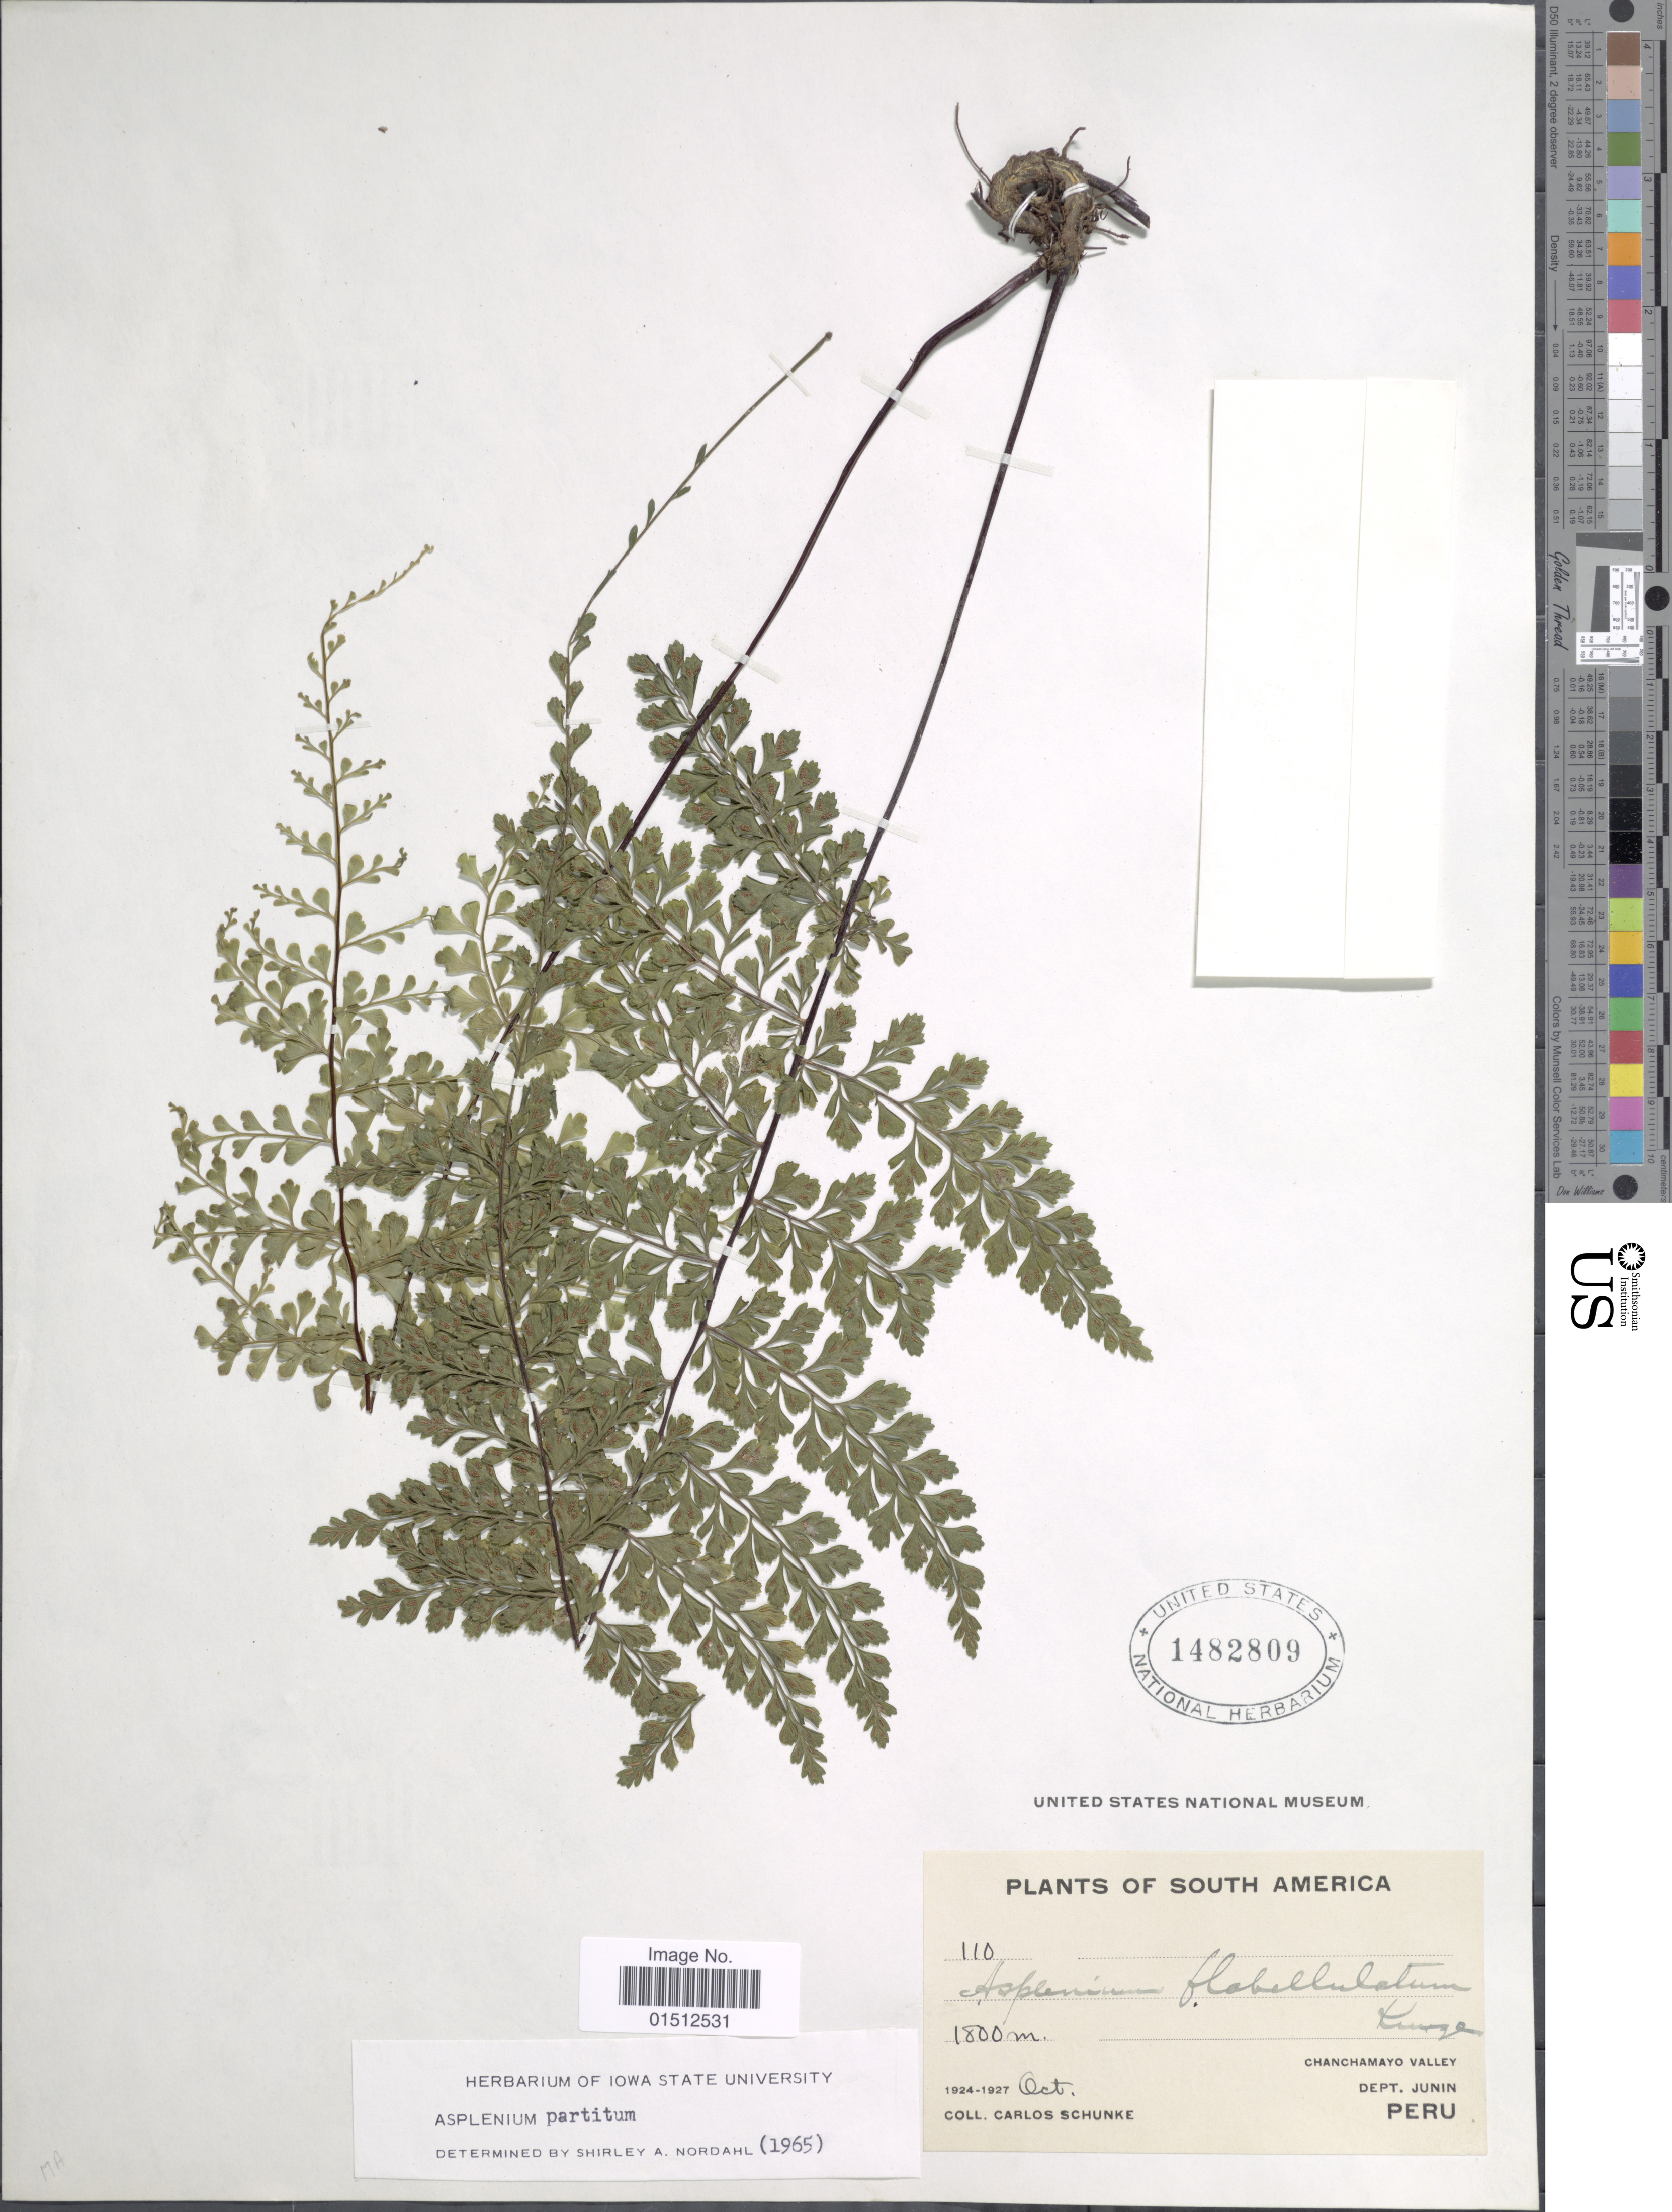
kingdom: Plantae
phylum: Tracheophyta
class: Polypodiopsida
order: Polypodiales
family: Aspleniaceae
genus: Asplenium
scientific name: Asplenium radicans var. partitum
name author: (Klotzsch) Hieron.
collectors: C. Schunke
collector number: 110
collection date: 1924-10/1927-10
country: Peru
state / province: Junín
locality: South America, Chanchamayo valley, Dept. Junin, Peru.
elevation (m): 1800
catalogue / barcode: US 1482809